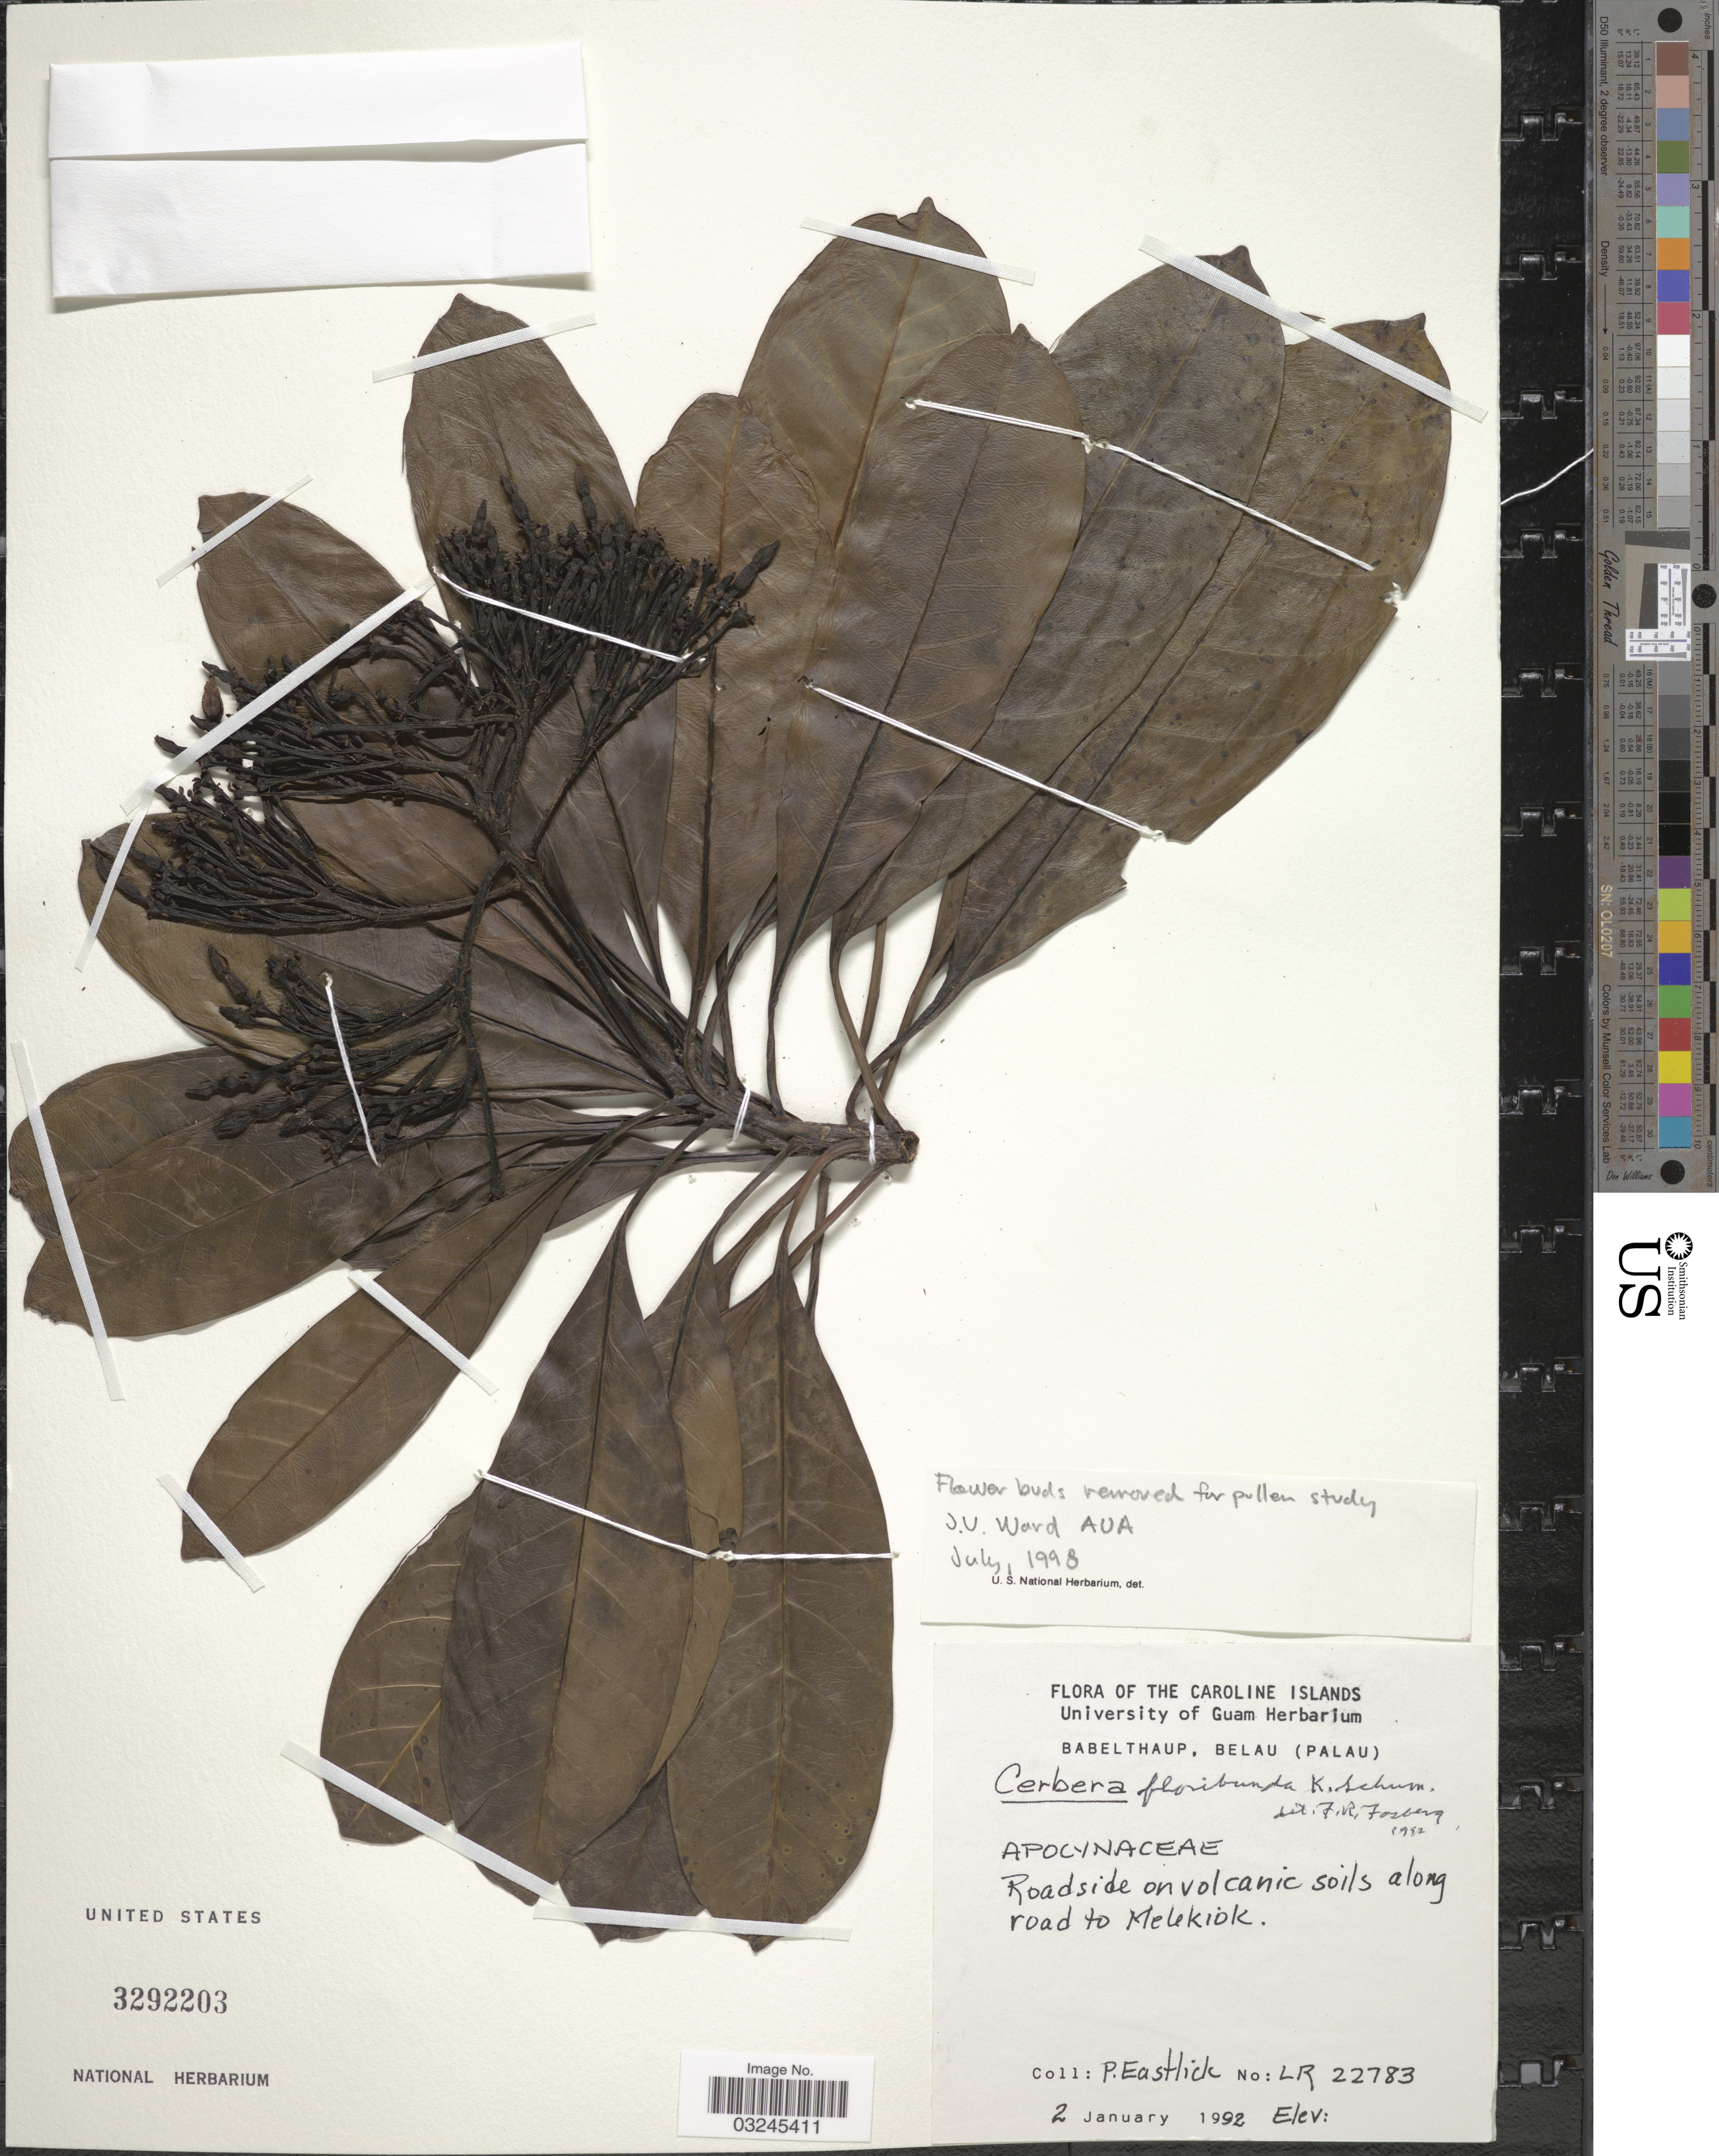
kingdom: Plantae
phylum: Tracheophyta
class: Magnoliopsida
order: Gentianales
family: Apocynaceae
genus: Cerbera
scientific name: Cerbera floribunda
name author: K. Schum.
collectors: P. Eastlick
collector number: LR22783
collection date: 1992-01-02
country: Palau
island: Babeldaob [Babelthuap]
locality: The Caroline Islands. Babelthuap, (Palau). Along road to Melekiok.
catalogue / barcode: US 3292203